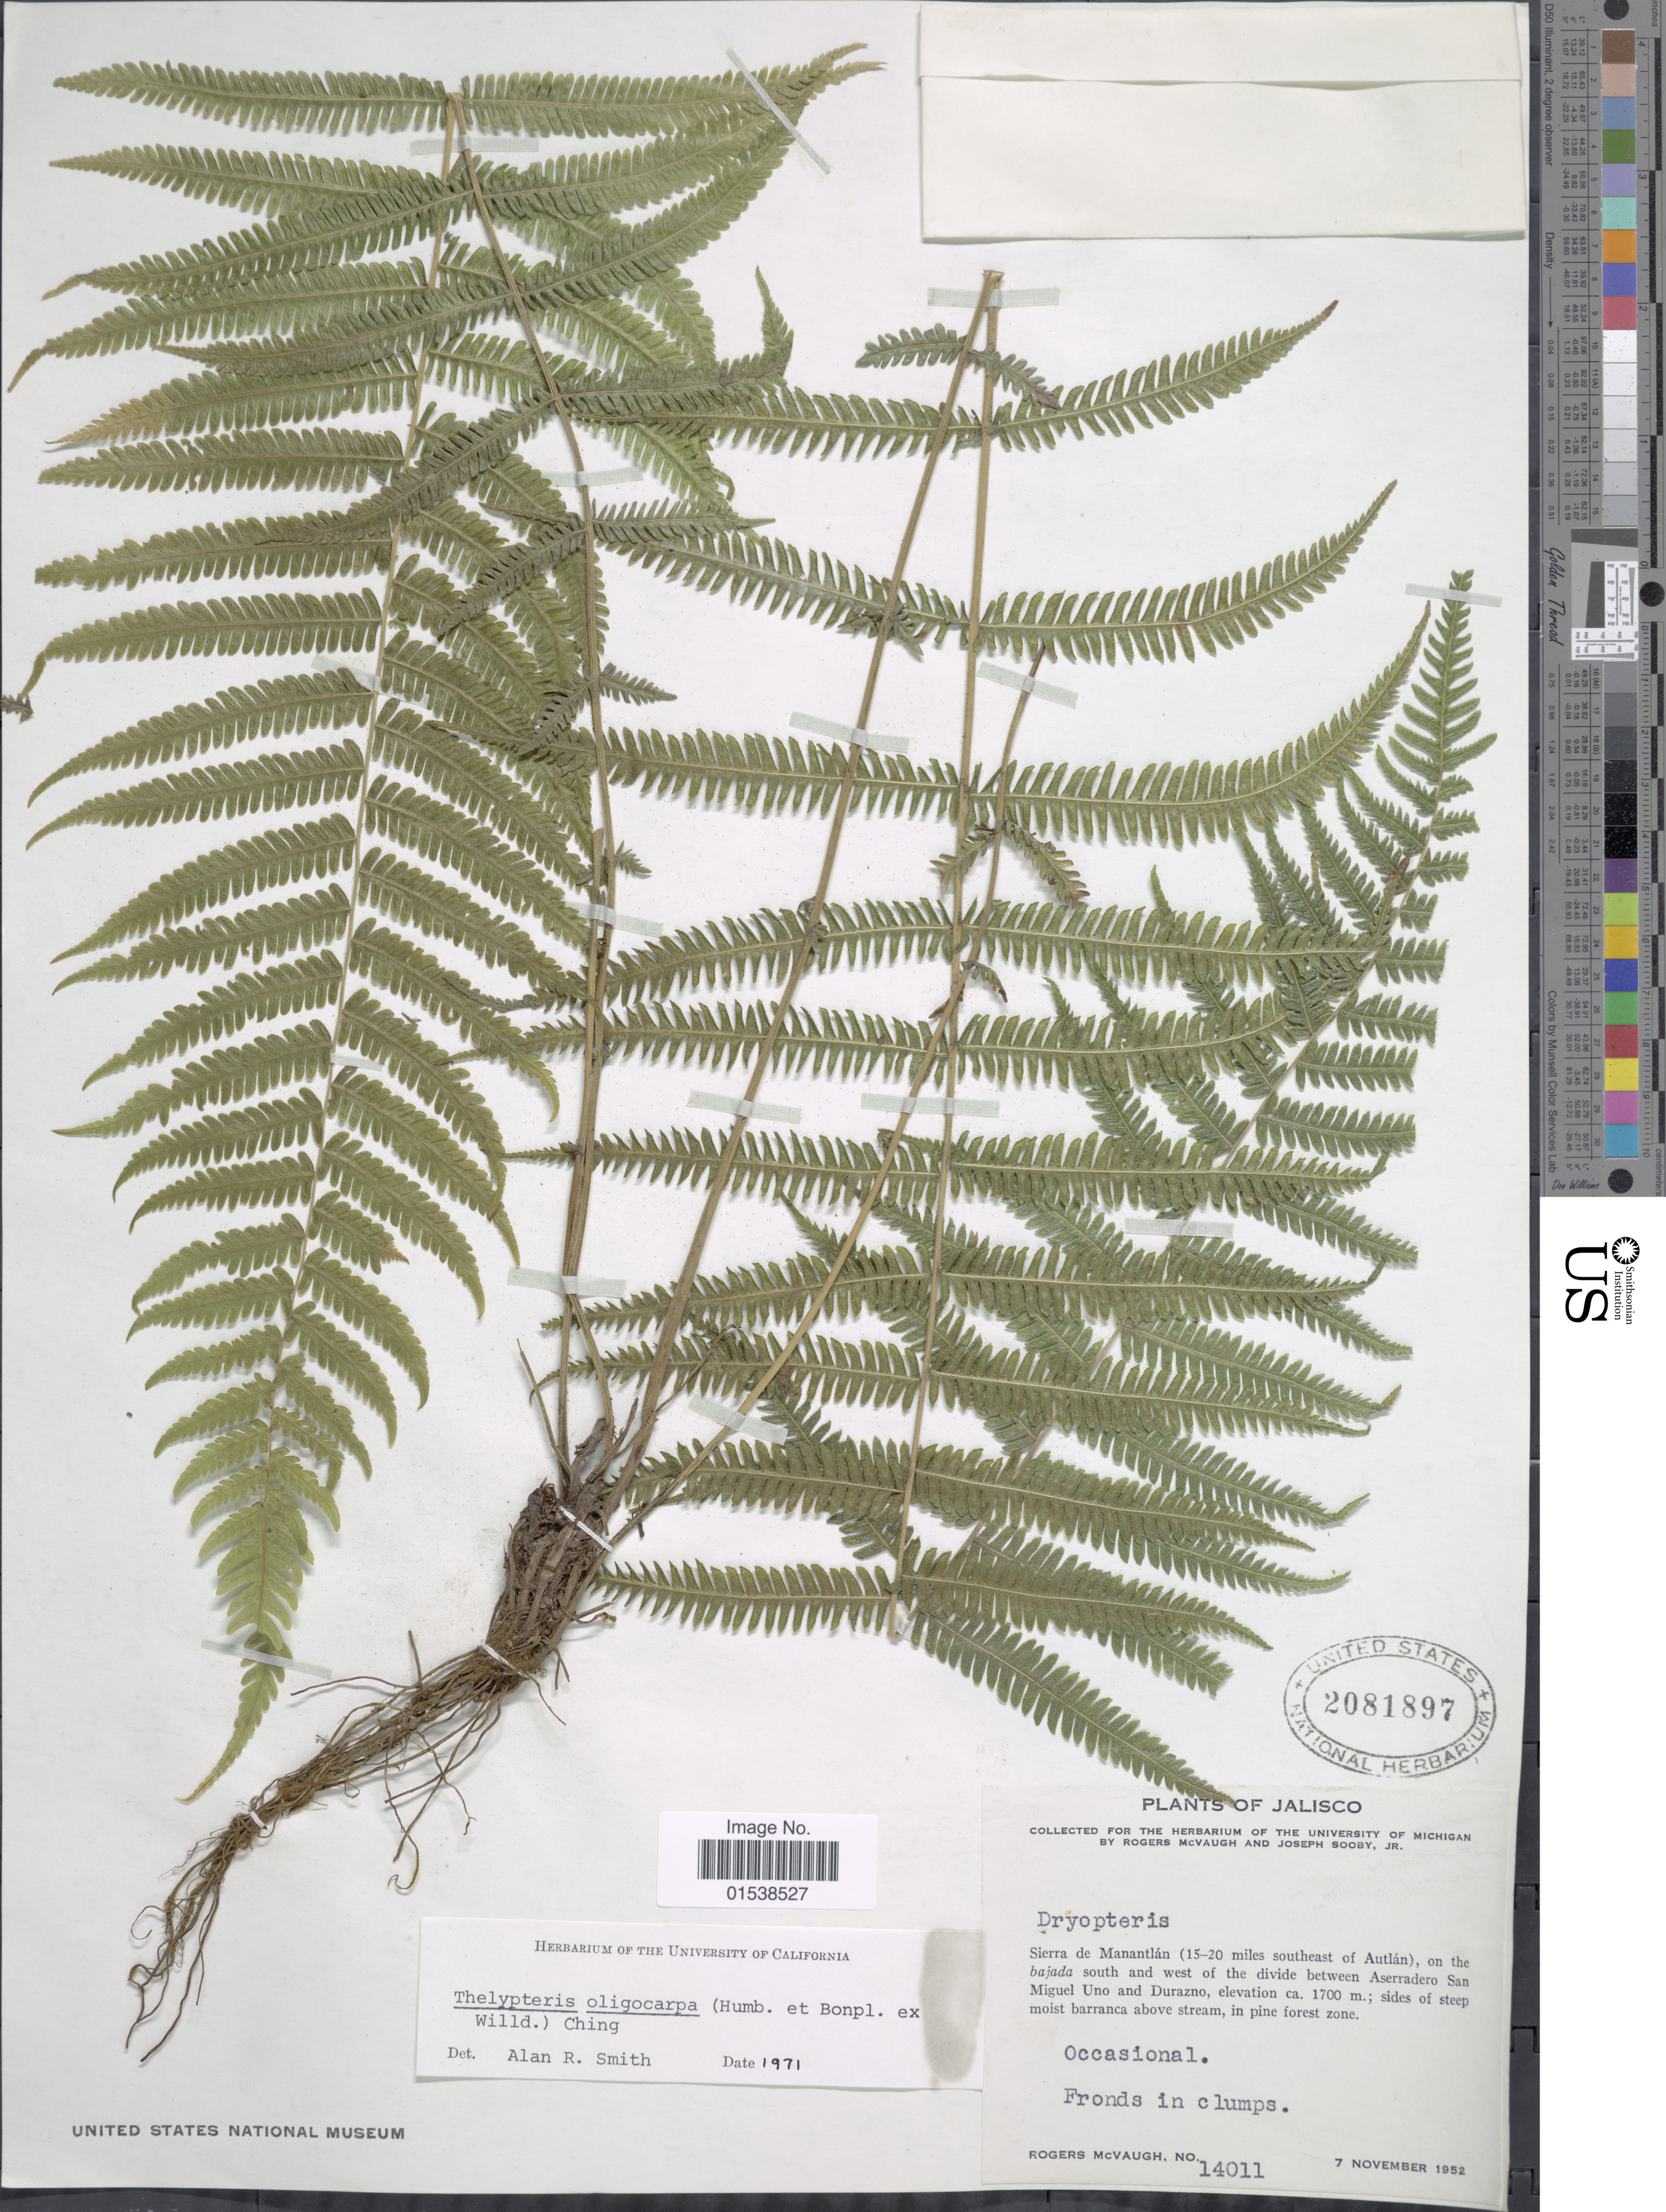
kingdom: Plantae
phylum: Tracheophyta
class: Polypodiopsida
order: Polypodiales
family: Thelypteridaceae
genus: Amauropelta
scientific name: Amauropelta oligocarpa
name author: (Humb. & Bonpl. ex Willd.) Pic. Serm.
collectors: R. McVaugh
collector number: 14011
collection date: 1952-11-07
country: Mexico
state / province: Jalisco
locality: Sierra de Manantlan (15-20 miles southeast of Autlan), on the bajada south and west of the divide between Aserradero San Miguel Uno and Durazno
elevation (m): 1700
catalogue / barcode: US 2081897